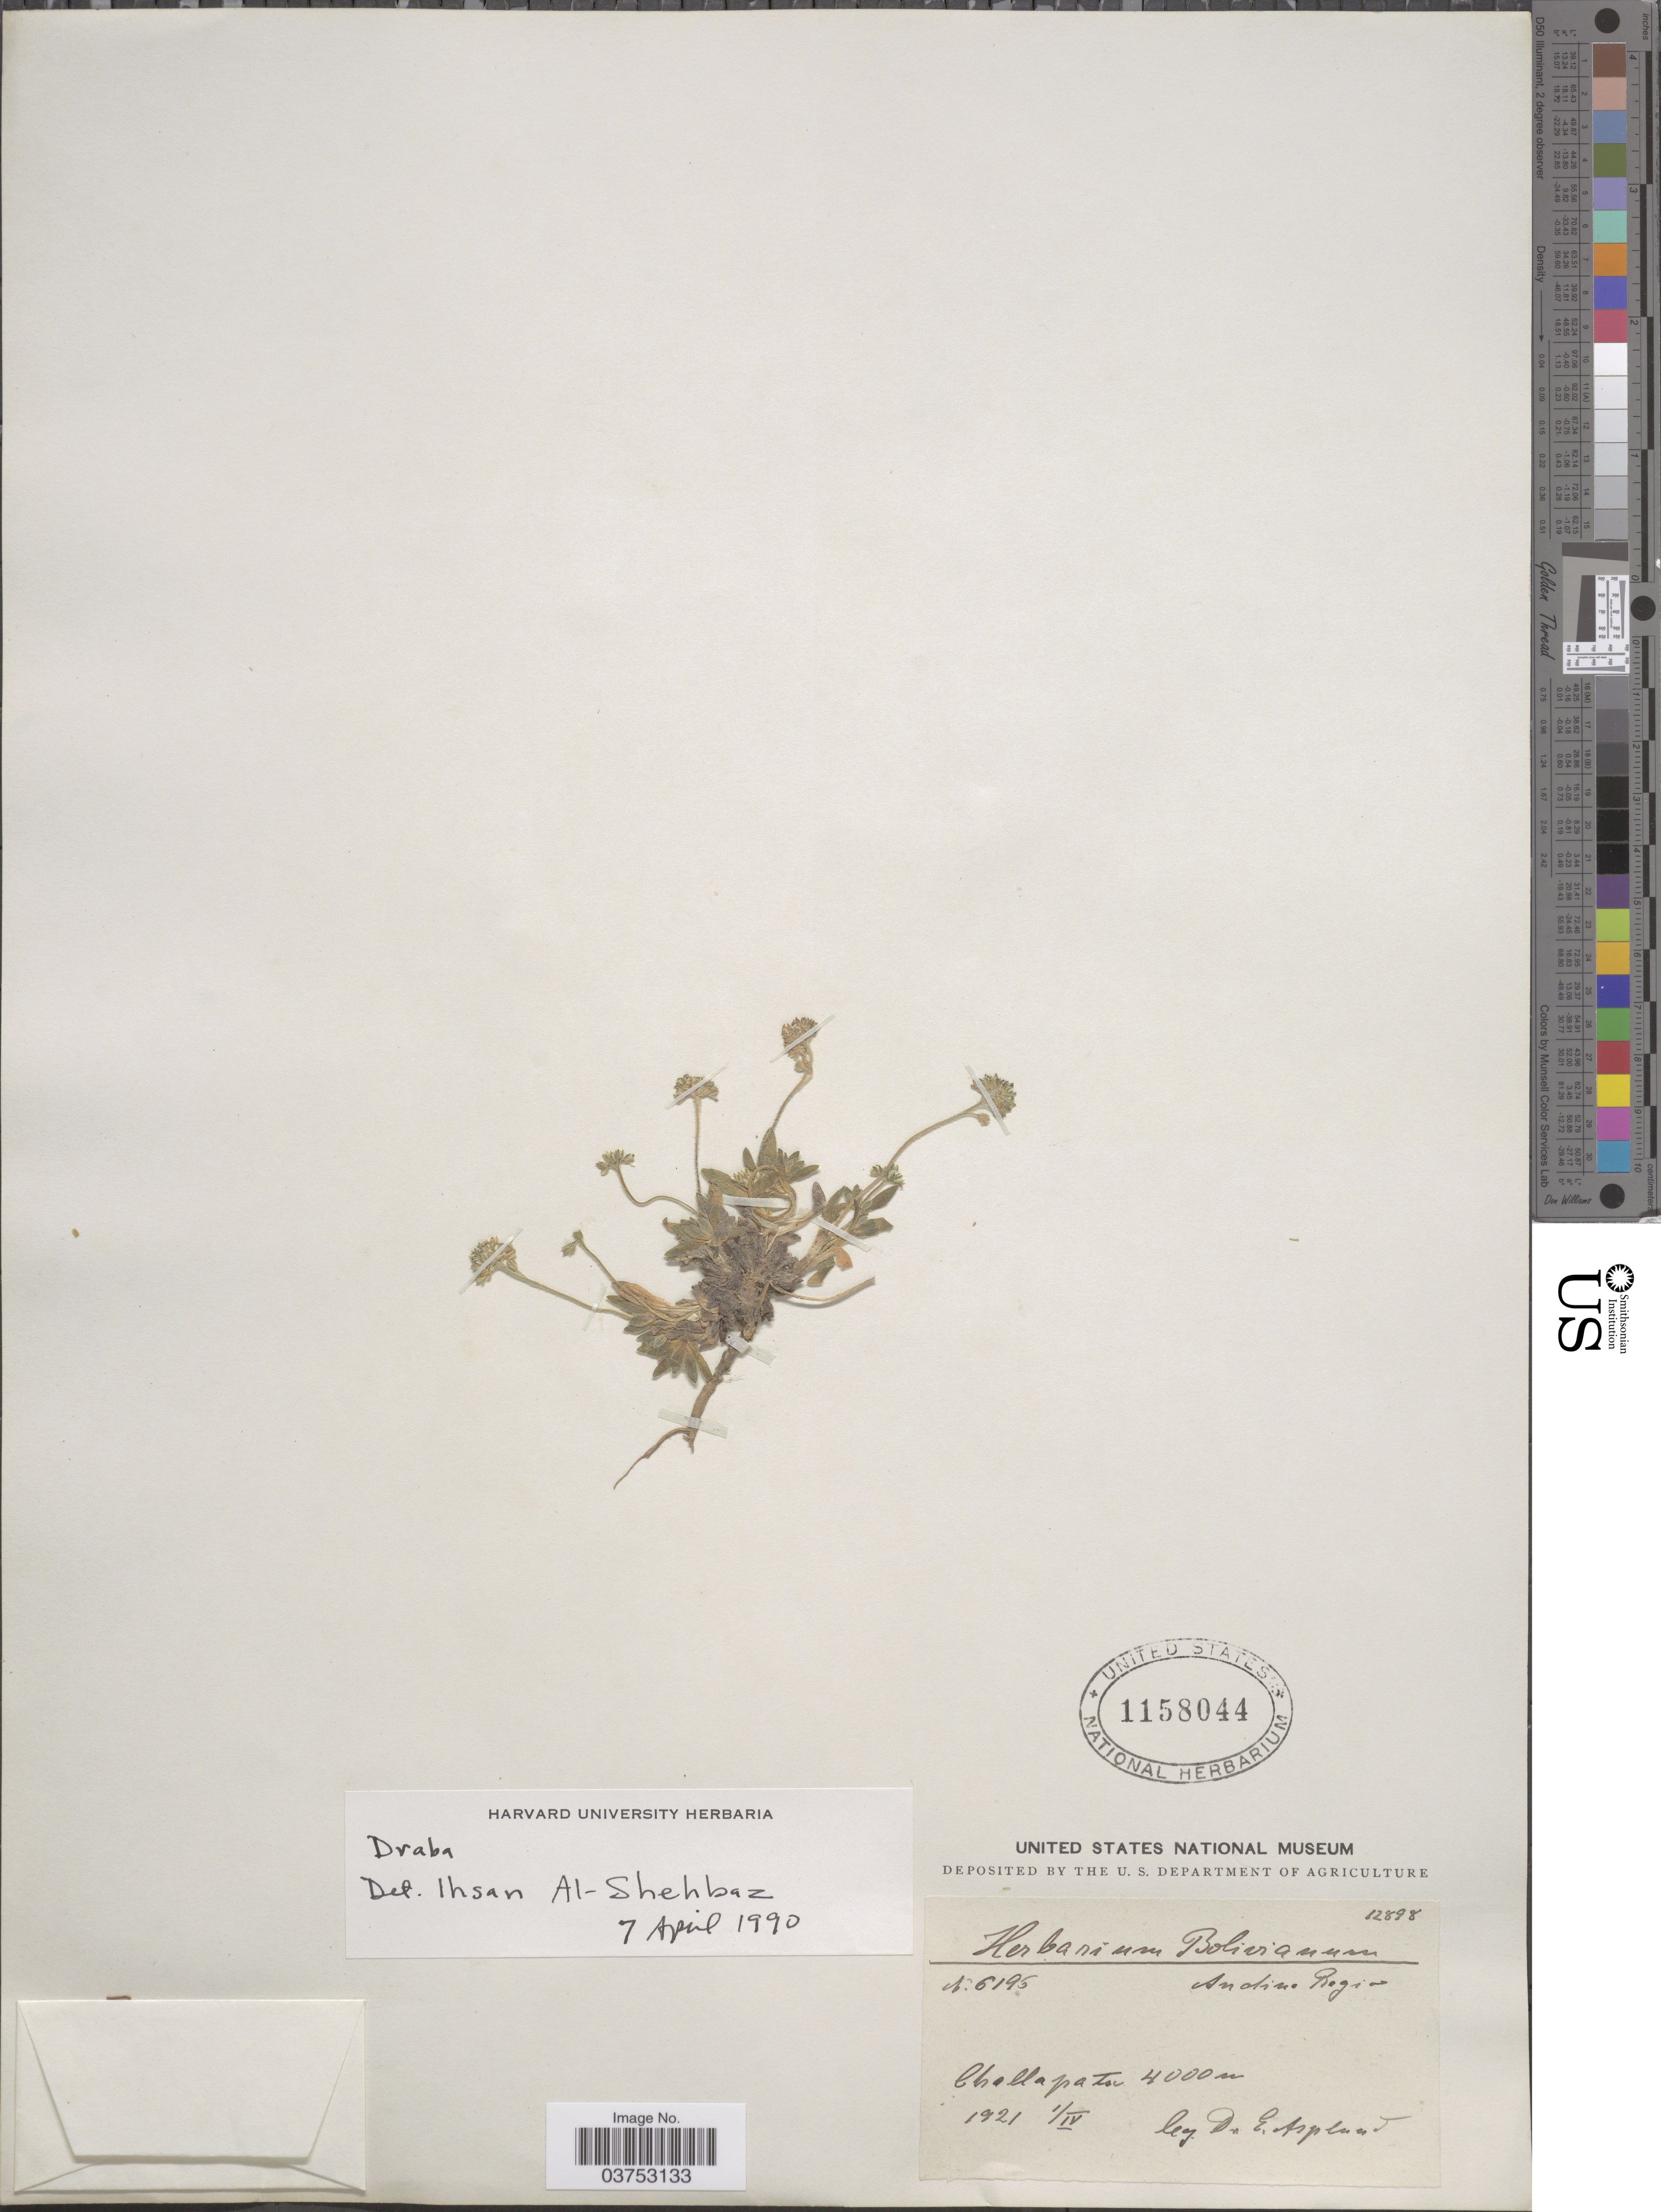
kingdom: Plantae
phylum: Tracheophyta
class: Magnoliopsida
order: Brassicales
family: Brassicaceae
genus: Draba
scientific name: Draba sp.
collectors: E. Asplund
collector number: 12898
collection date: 1921-04-01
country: Bolivia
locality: Andine Region. Challapata.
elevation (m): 4000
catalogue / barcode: US 1158044